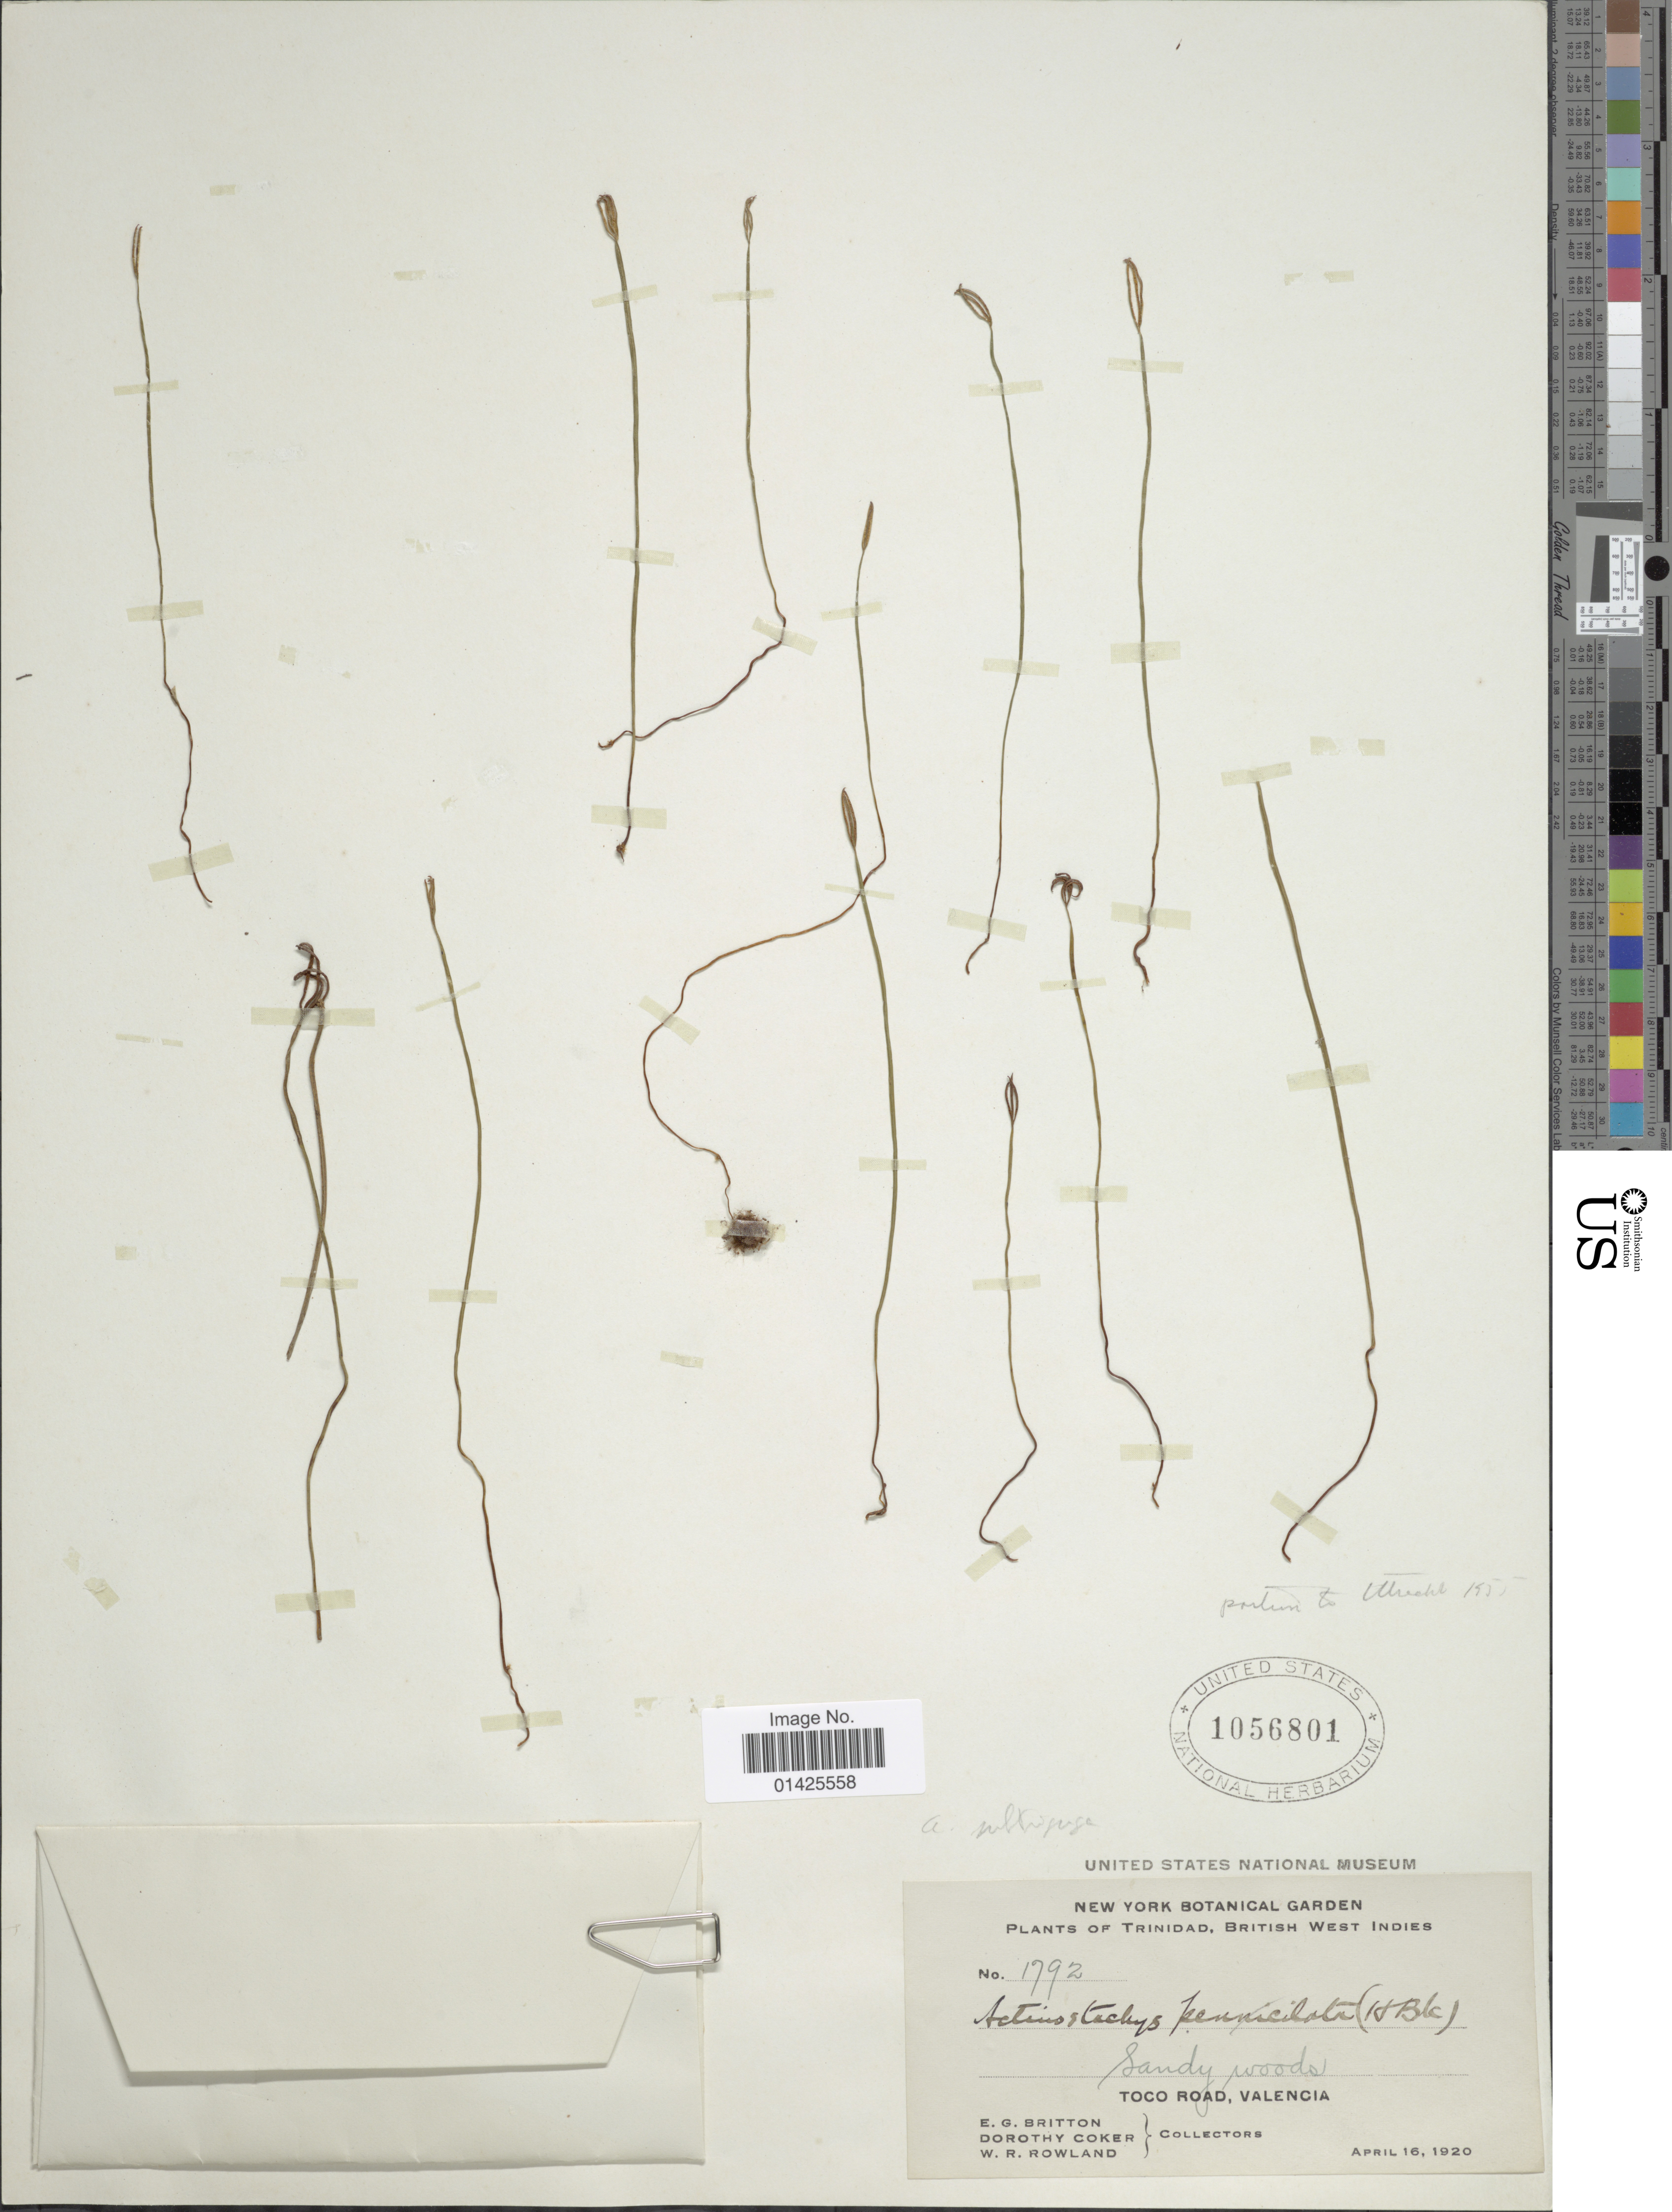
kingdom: Plantae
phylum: Tracheophyta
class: Polypodiopsida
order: Schizaeales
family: Schizaeaceae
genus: Actinostachys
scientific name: Actinostachys subtrijuga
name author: (Mart.) C. Presl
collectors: E. G. Britton, D. Coker & W. Rowland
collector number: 1792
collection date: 1920-04-16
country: Trinidad and Tobago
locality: Plants of Trinidad, British West Indies, Toco Road, Valencia.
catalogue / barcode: US 1056801